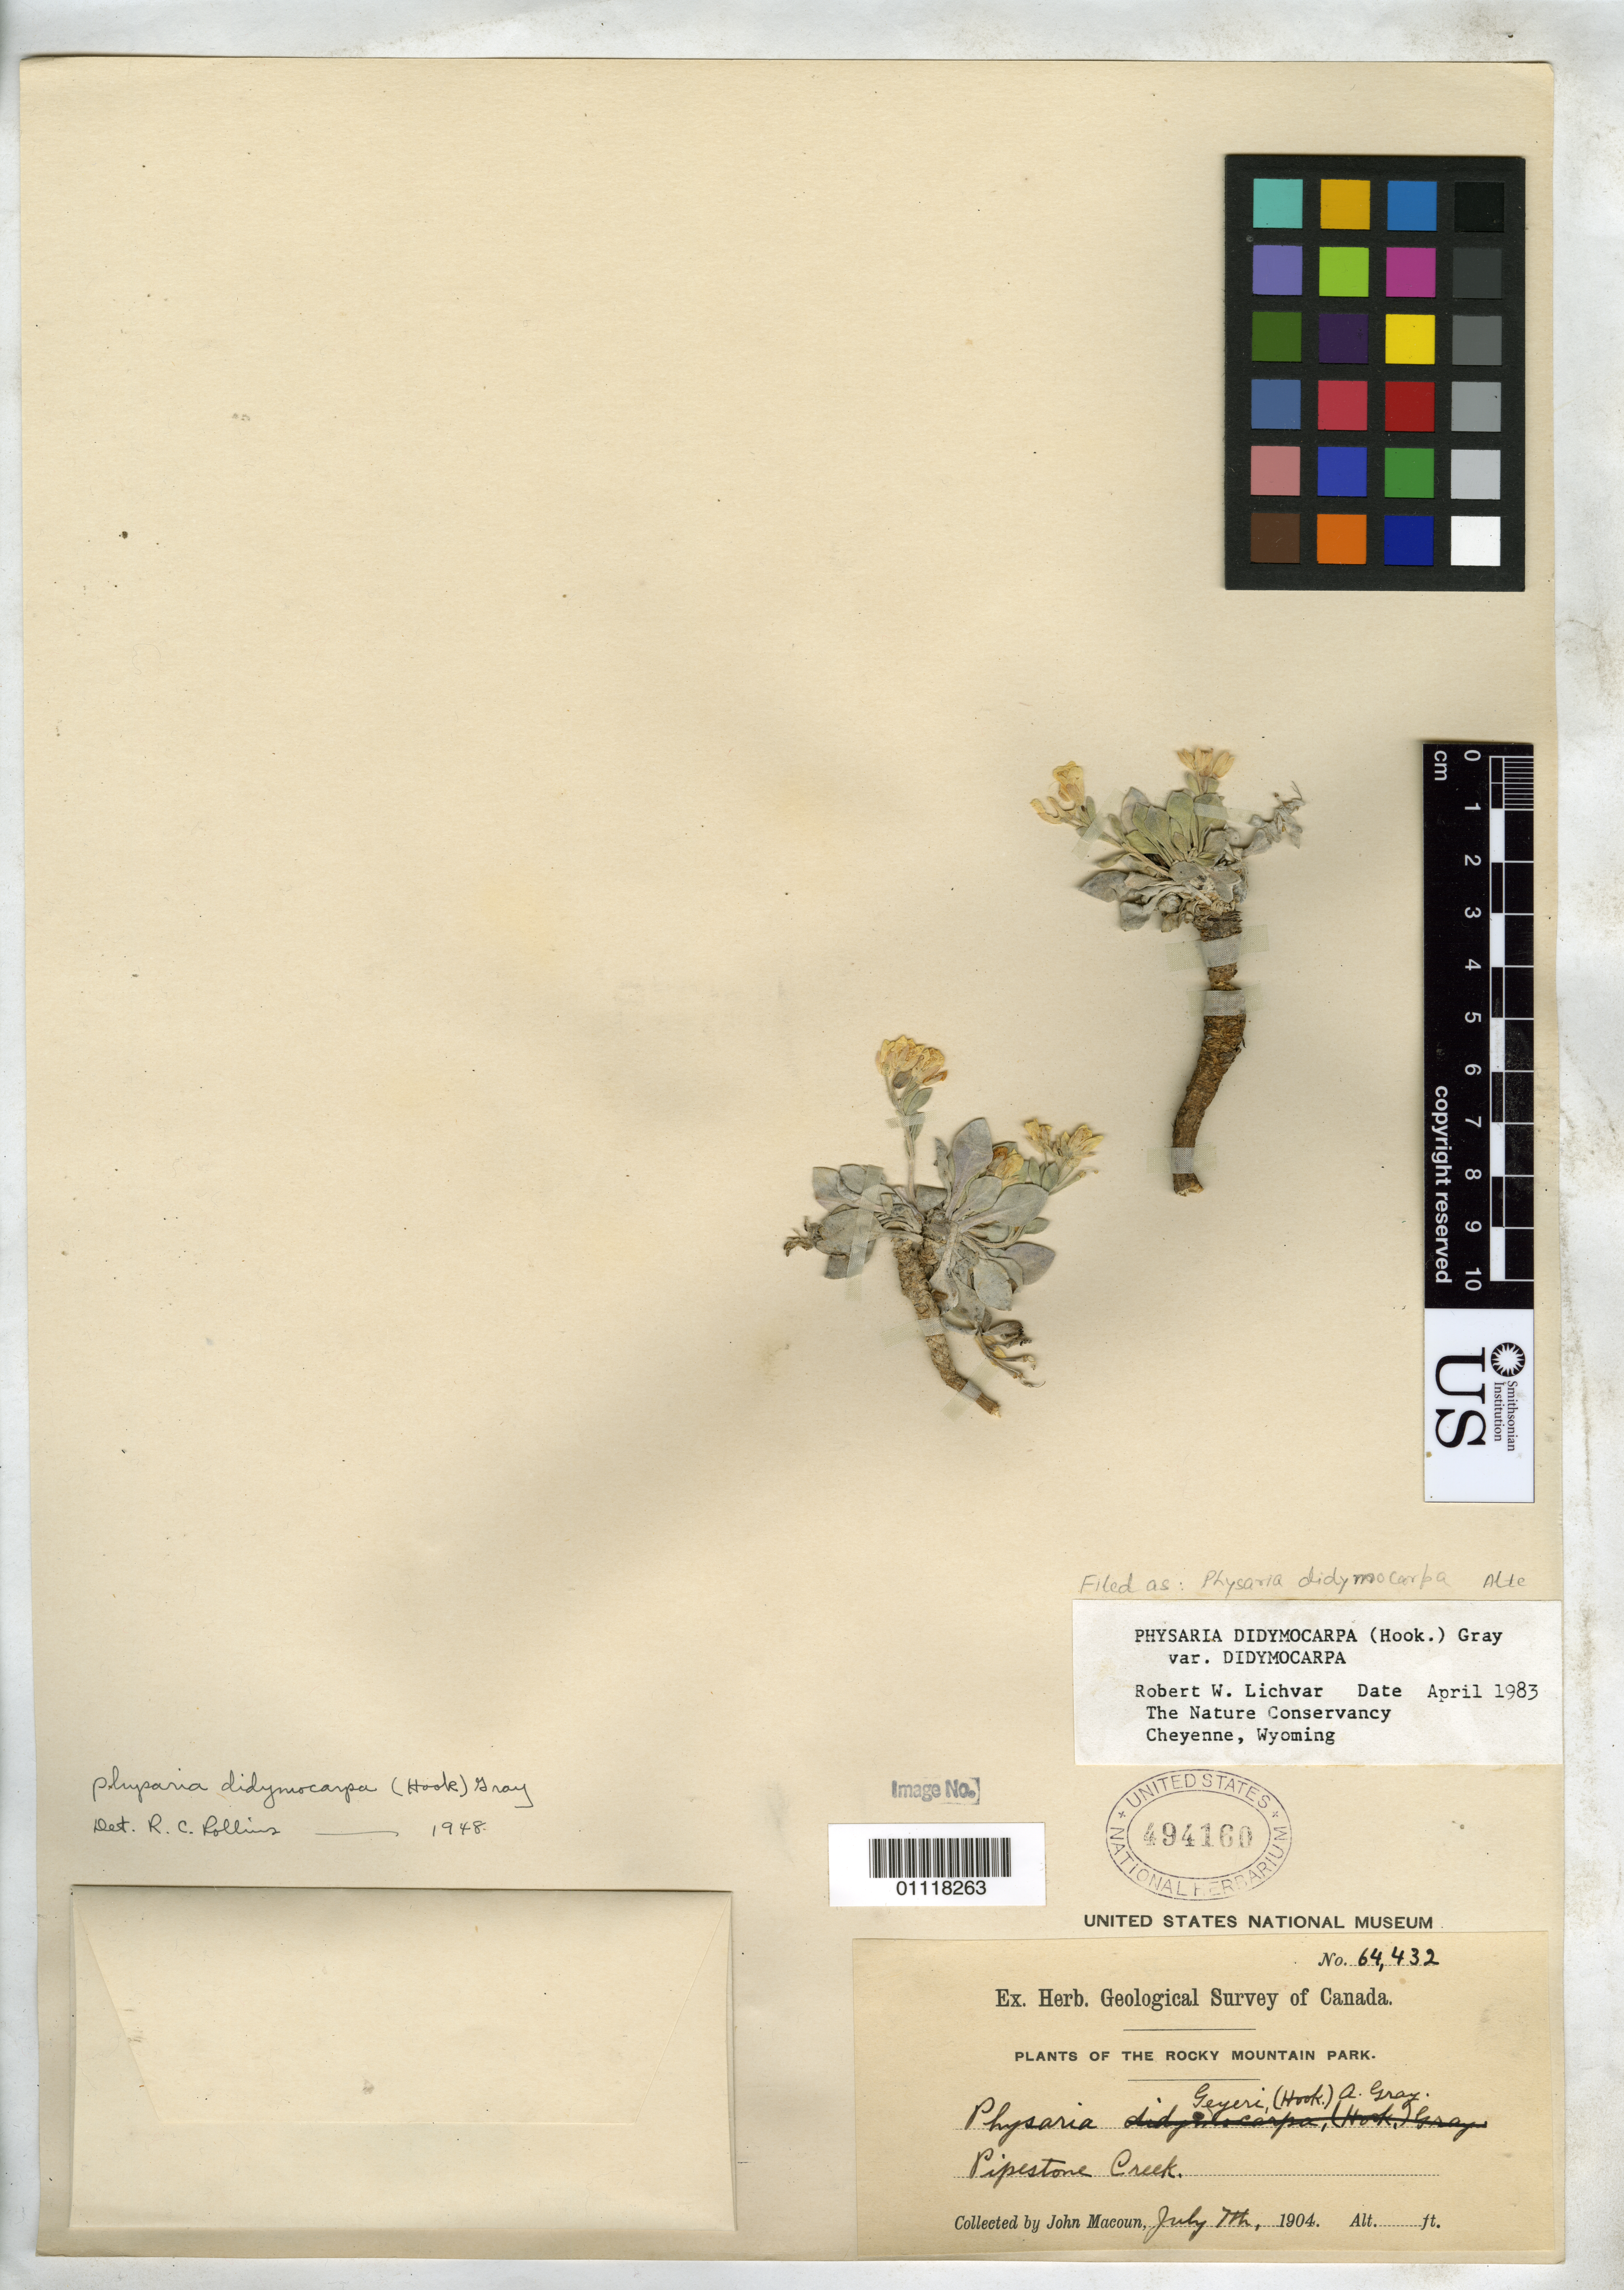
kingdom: Plantae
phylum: Tracheophyta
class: Magnoliopsida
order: Brassicales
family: Brassicaceae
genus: Physaria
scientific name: Physaria didymocarpa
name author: (Hook.) A. Gray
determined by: Lichvar, R. W.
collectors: J. Macoun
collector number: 64, 432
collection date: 1904-07-07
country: Canada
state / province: Alberta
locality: Pipestone Creek.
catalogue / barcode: US 494160